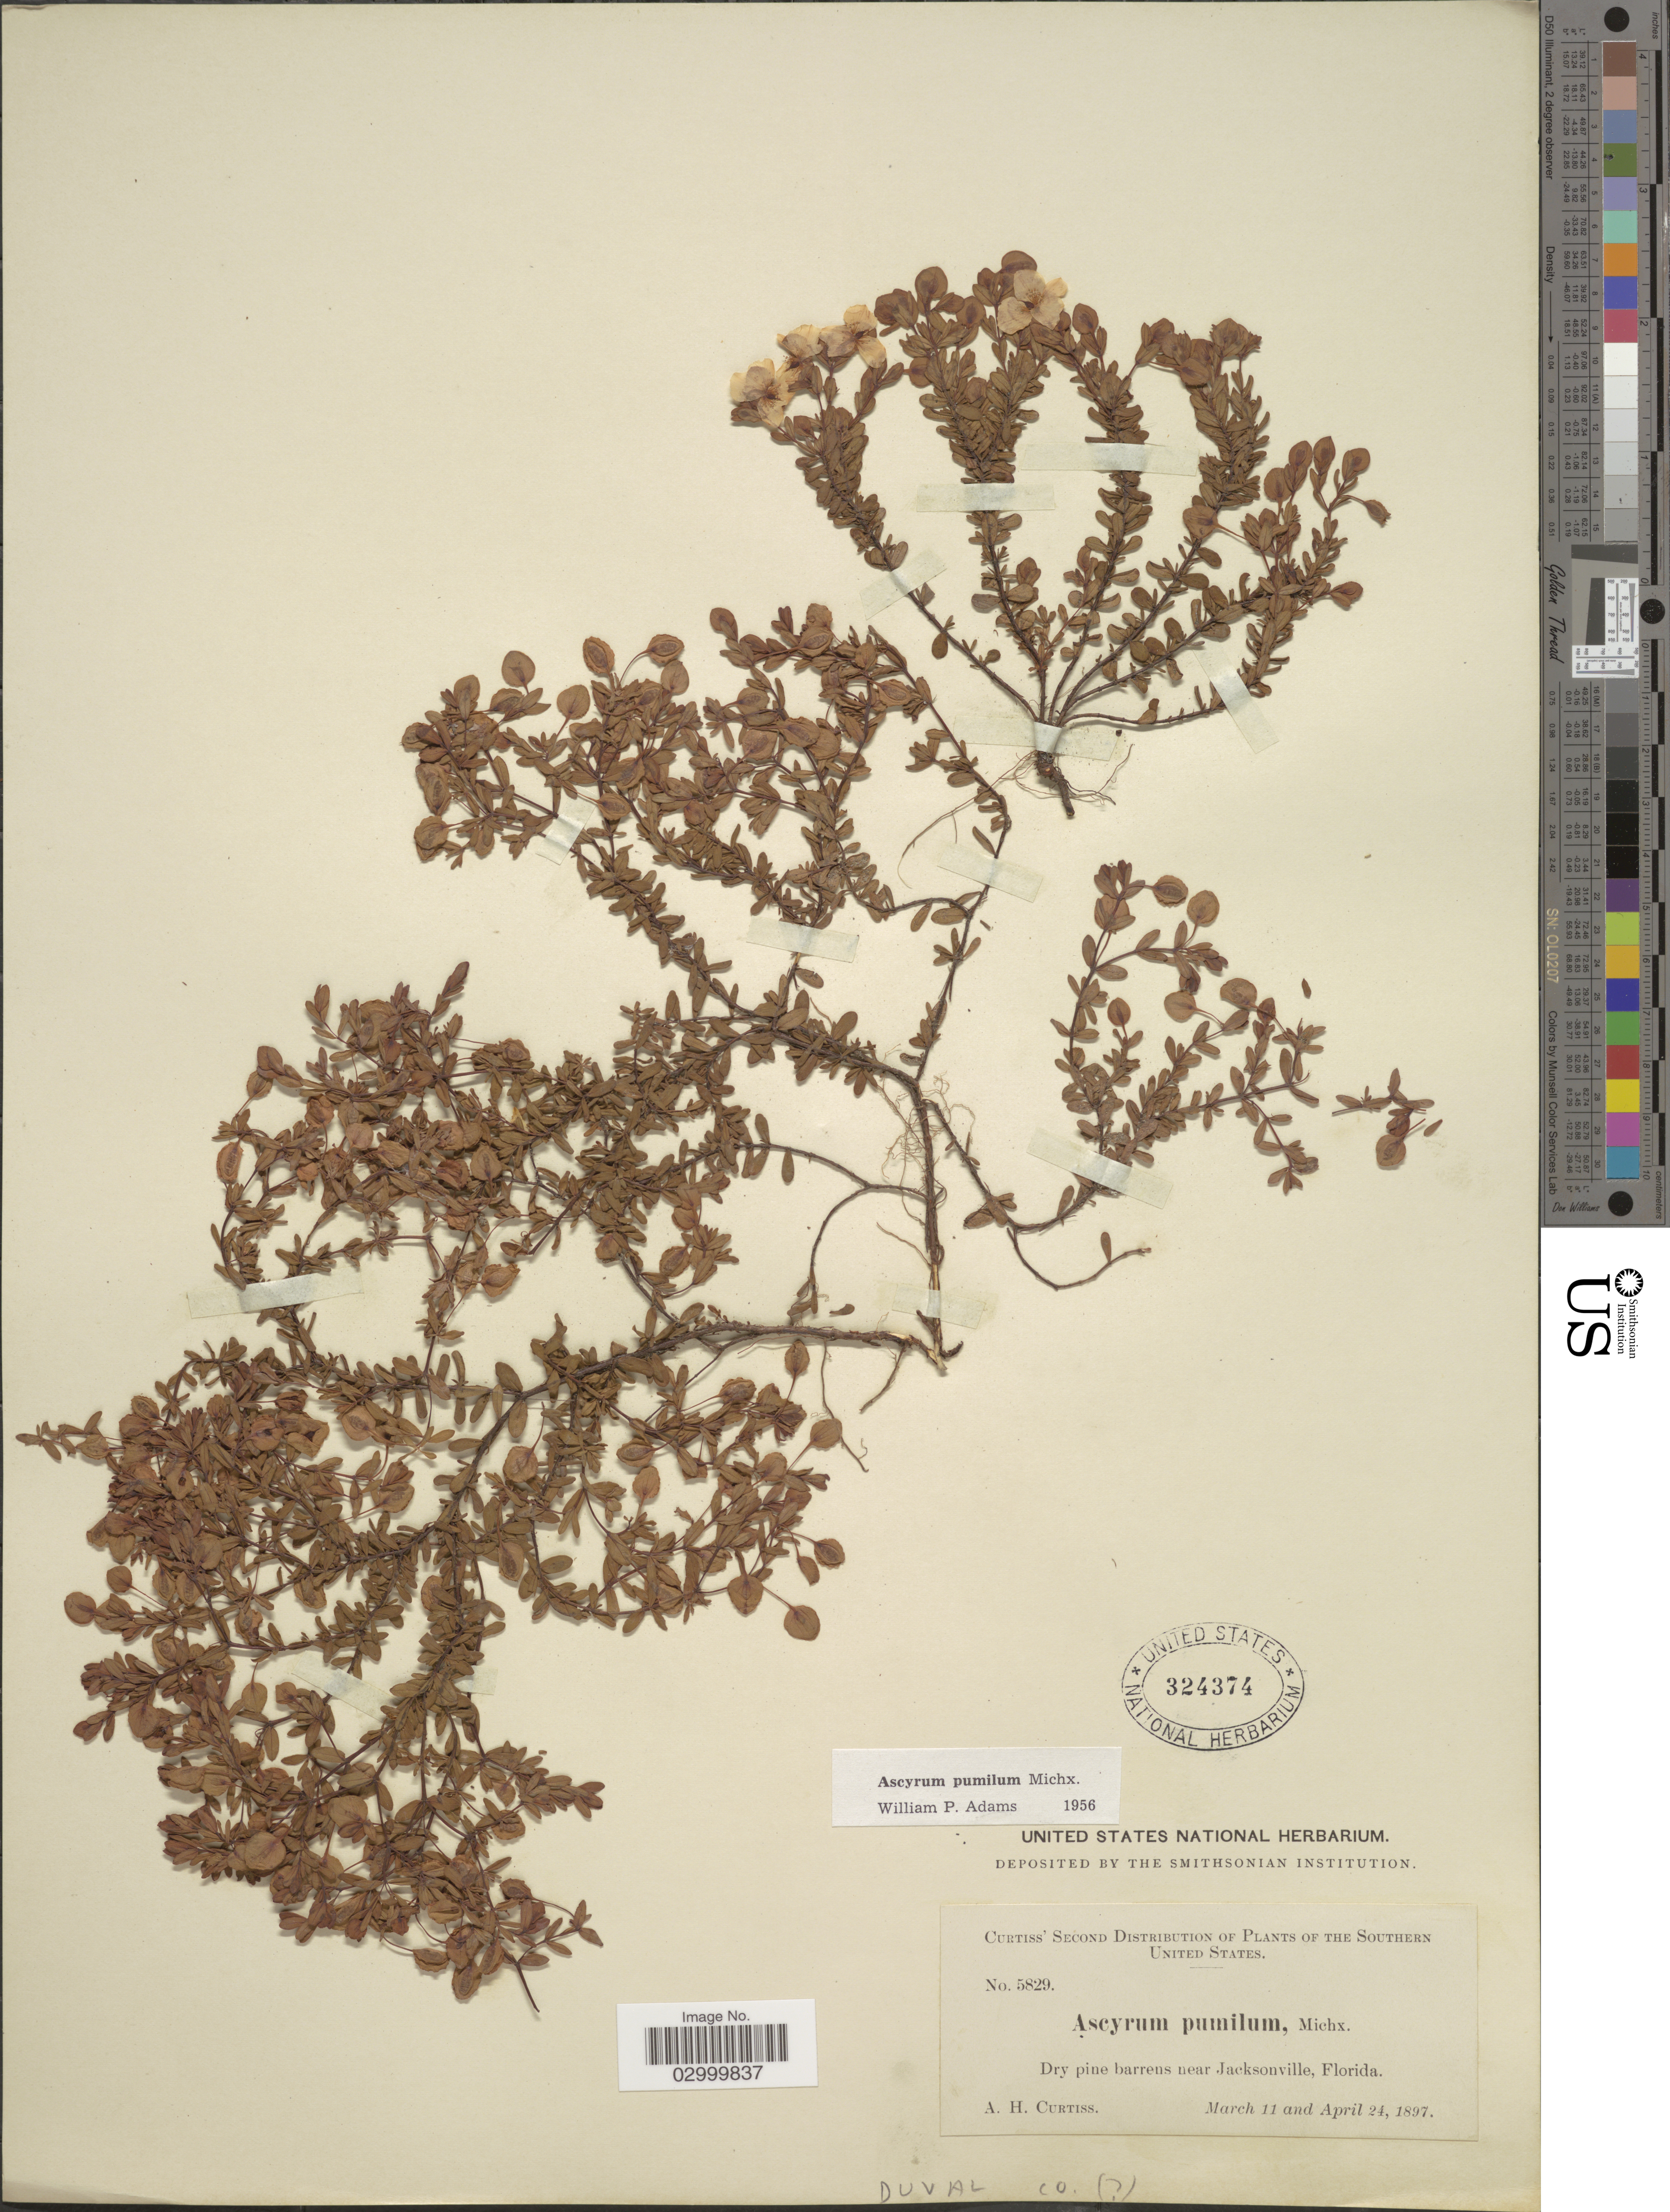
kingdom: Plantae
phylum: Tracheophyta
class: Magnoliopsida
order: Malpighiales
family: Hypericaceae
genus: Hypericum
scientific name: Hypericum suffructicosum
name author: W.P. Adams & N. Robson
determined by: Strong, Mark T., (BOT), Smithsonian Institution - National Museum of Natural History (UNITED STATES)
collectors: A. H. Curtiss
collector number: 5829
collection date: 1897-03-11/1897-04-24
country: United States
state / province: Florida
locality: Southern United States. Dry pine barrens near Jacksonville, Florida. Duval Co.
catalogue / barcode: US 324374